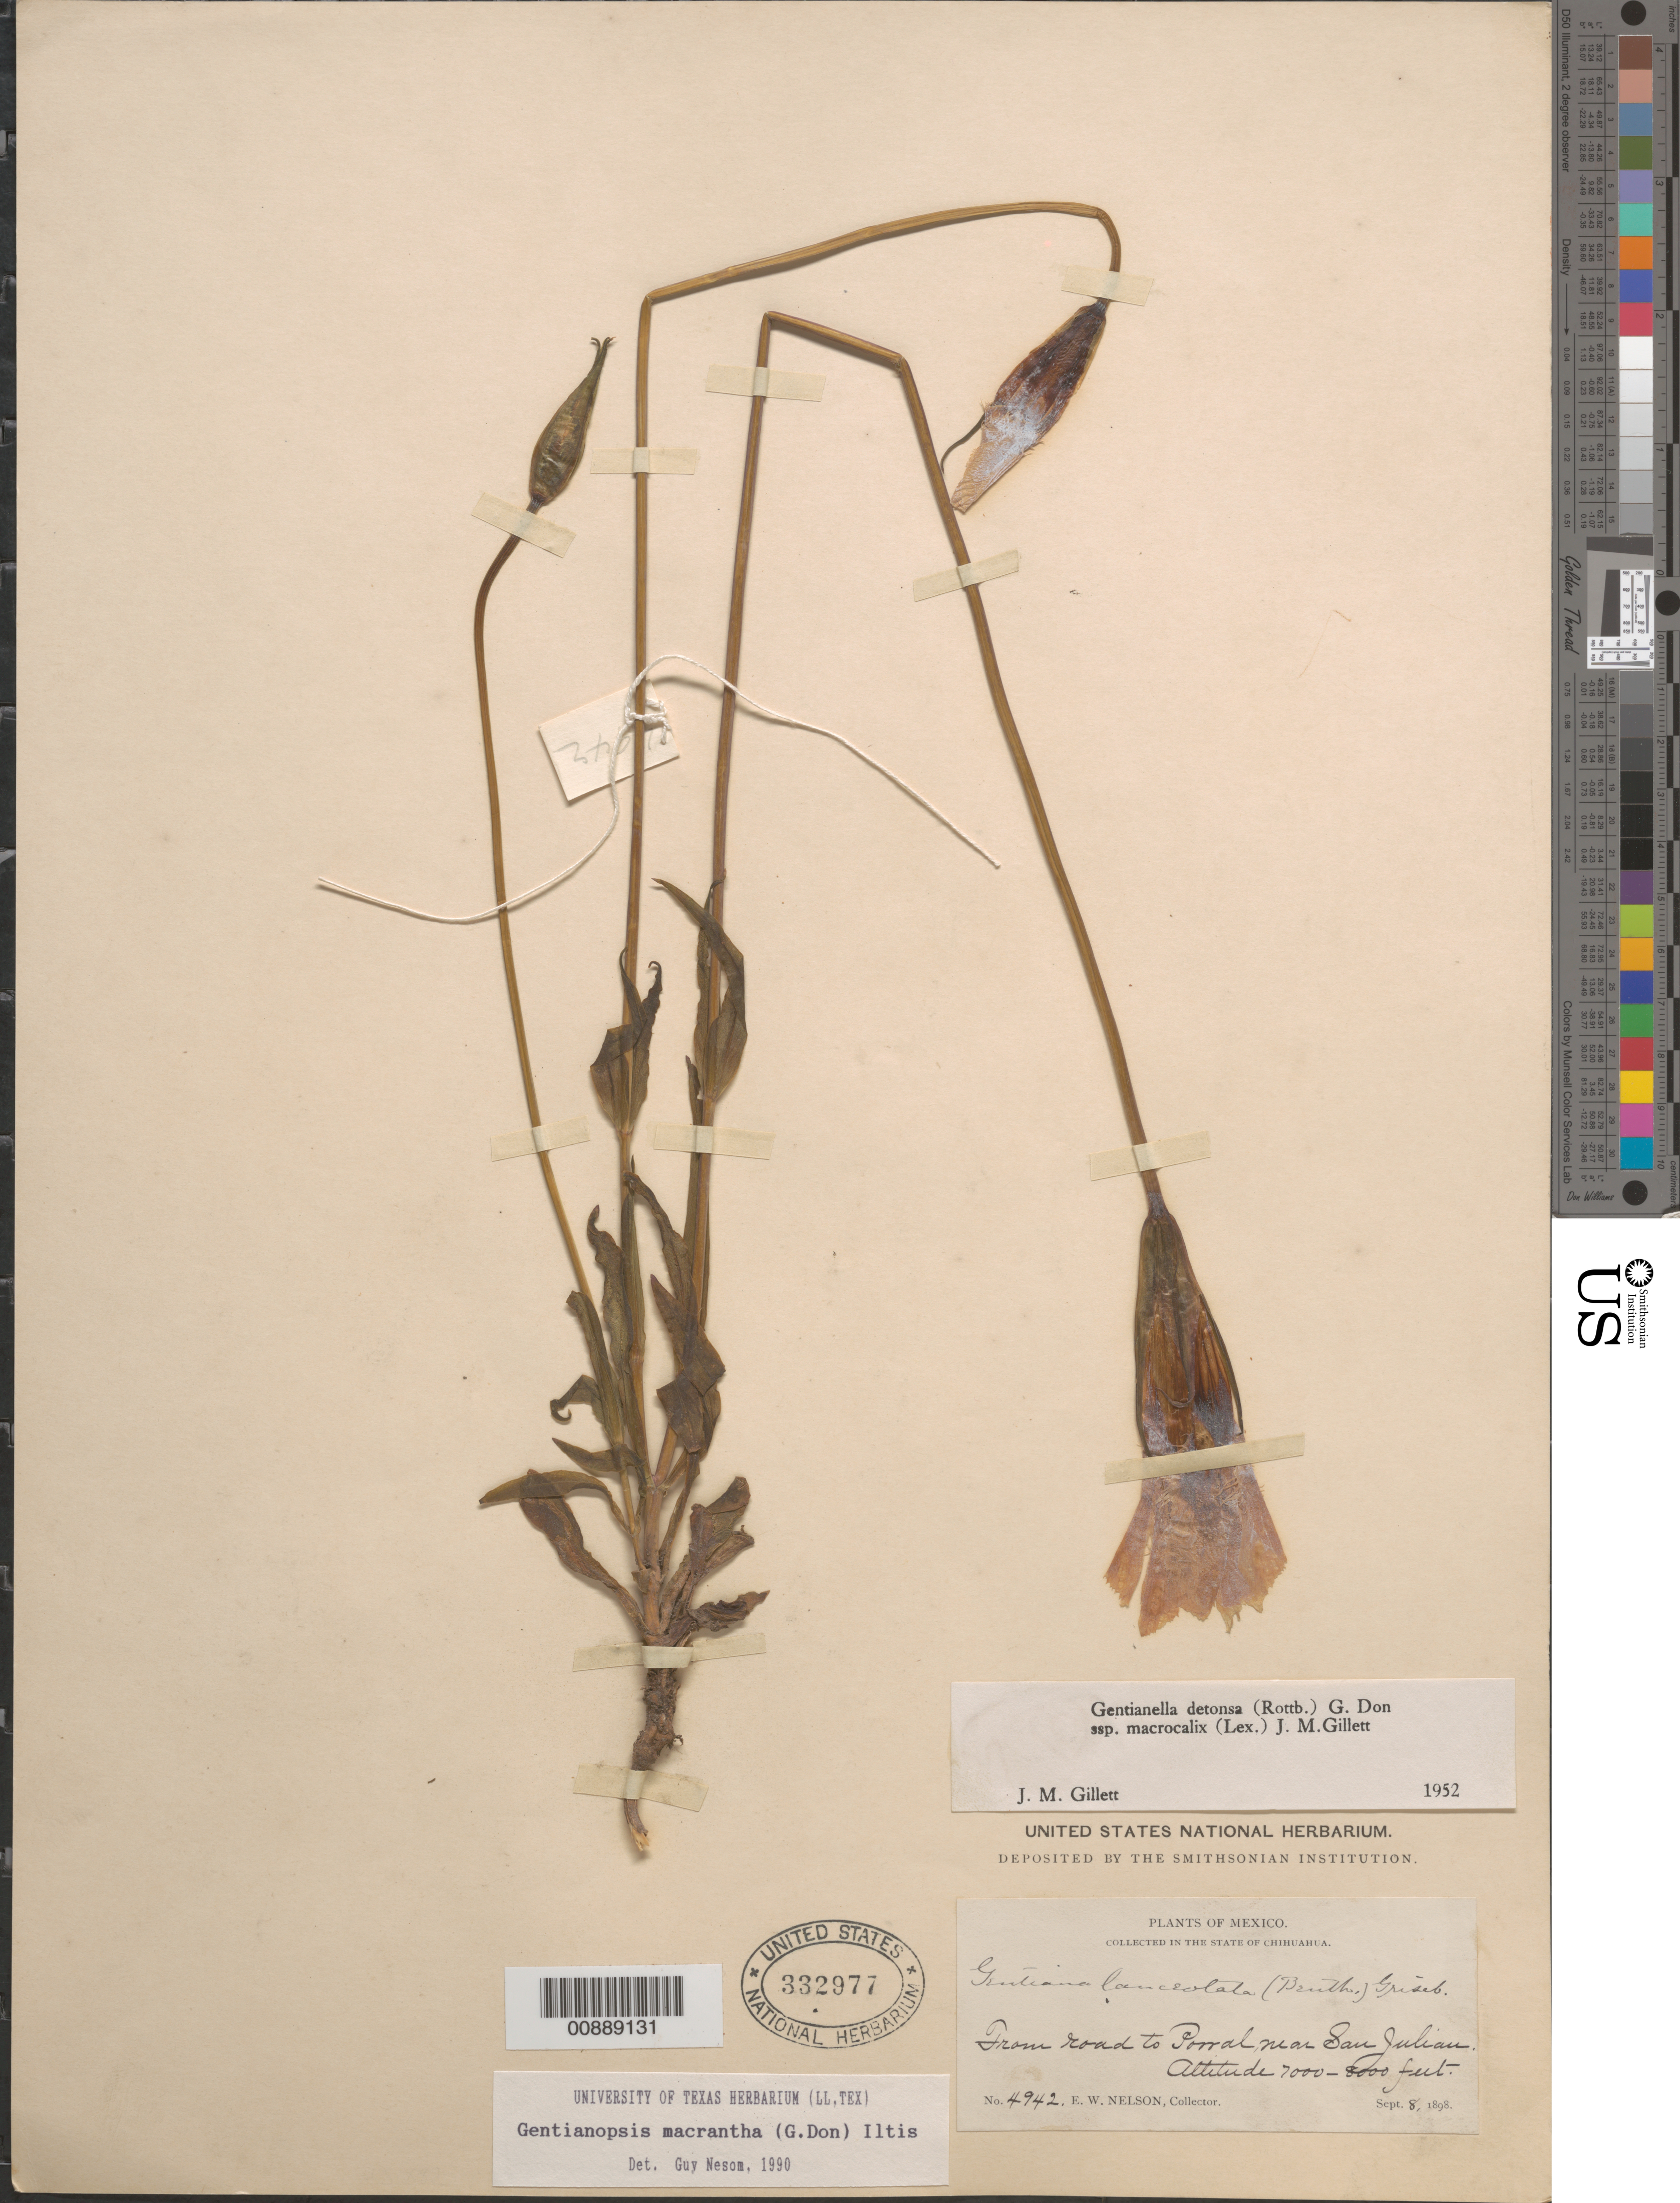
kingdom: Plantae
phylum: Tracheophyta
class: Magnoliopsida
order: Gentianales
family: Gentianaceae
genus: Gentiana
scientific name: Gentiana macrantha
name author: (D. Don) Griseb.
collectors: E. W. Nelson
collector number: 4942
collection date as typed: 08 Sep 1898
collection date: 1898-09-08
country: Mexico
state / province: Chihuahua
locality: From road to Parral, near San Julián.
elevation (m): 2134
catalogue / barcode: US 332977